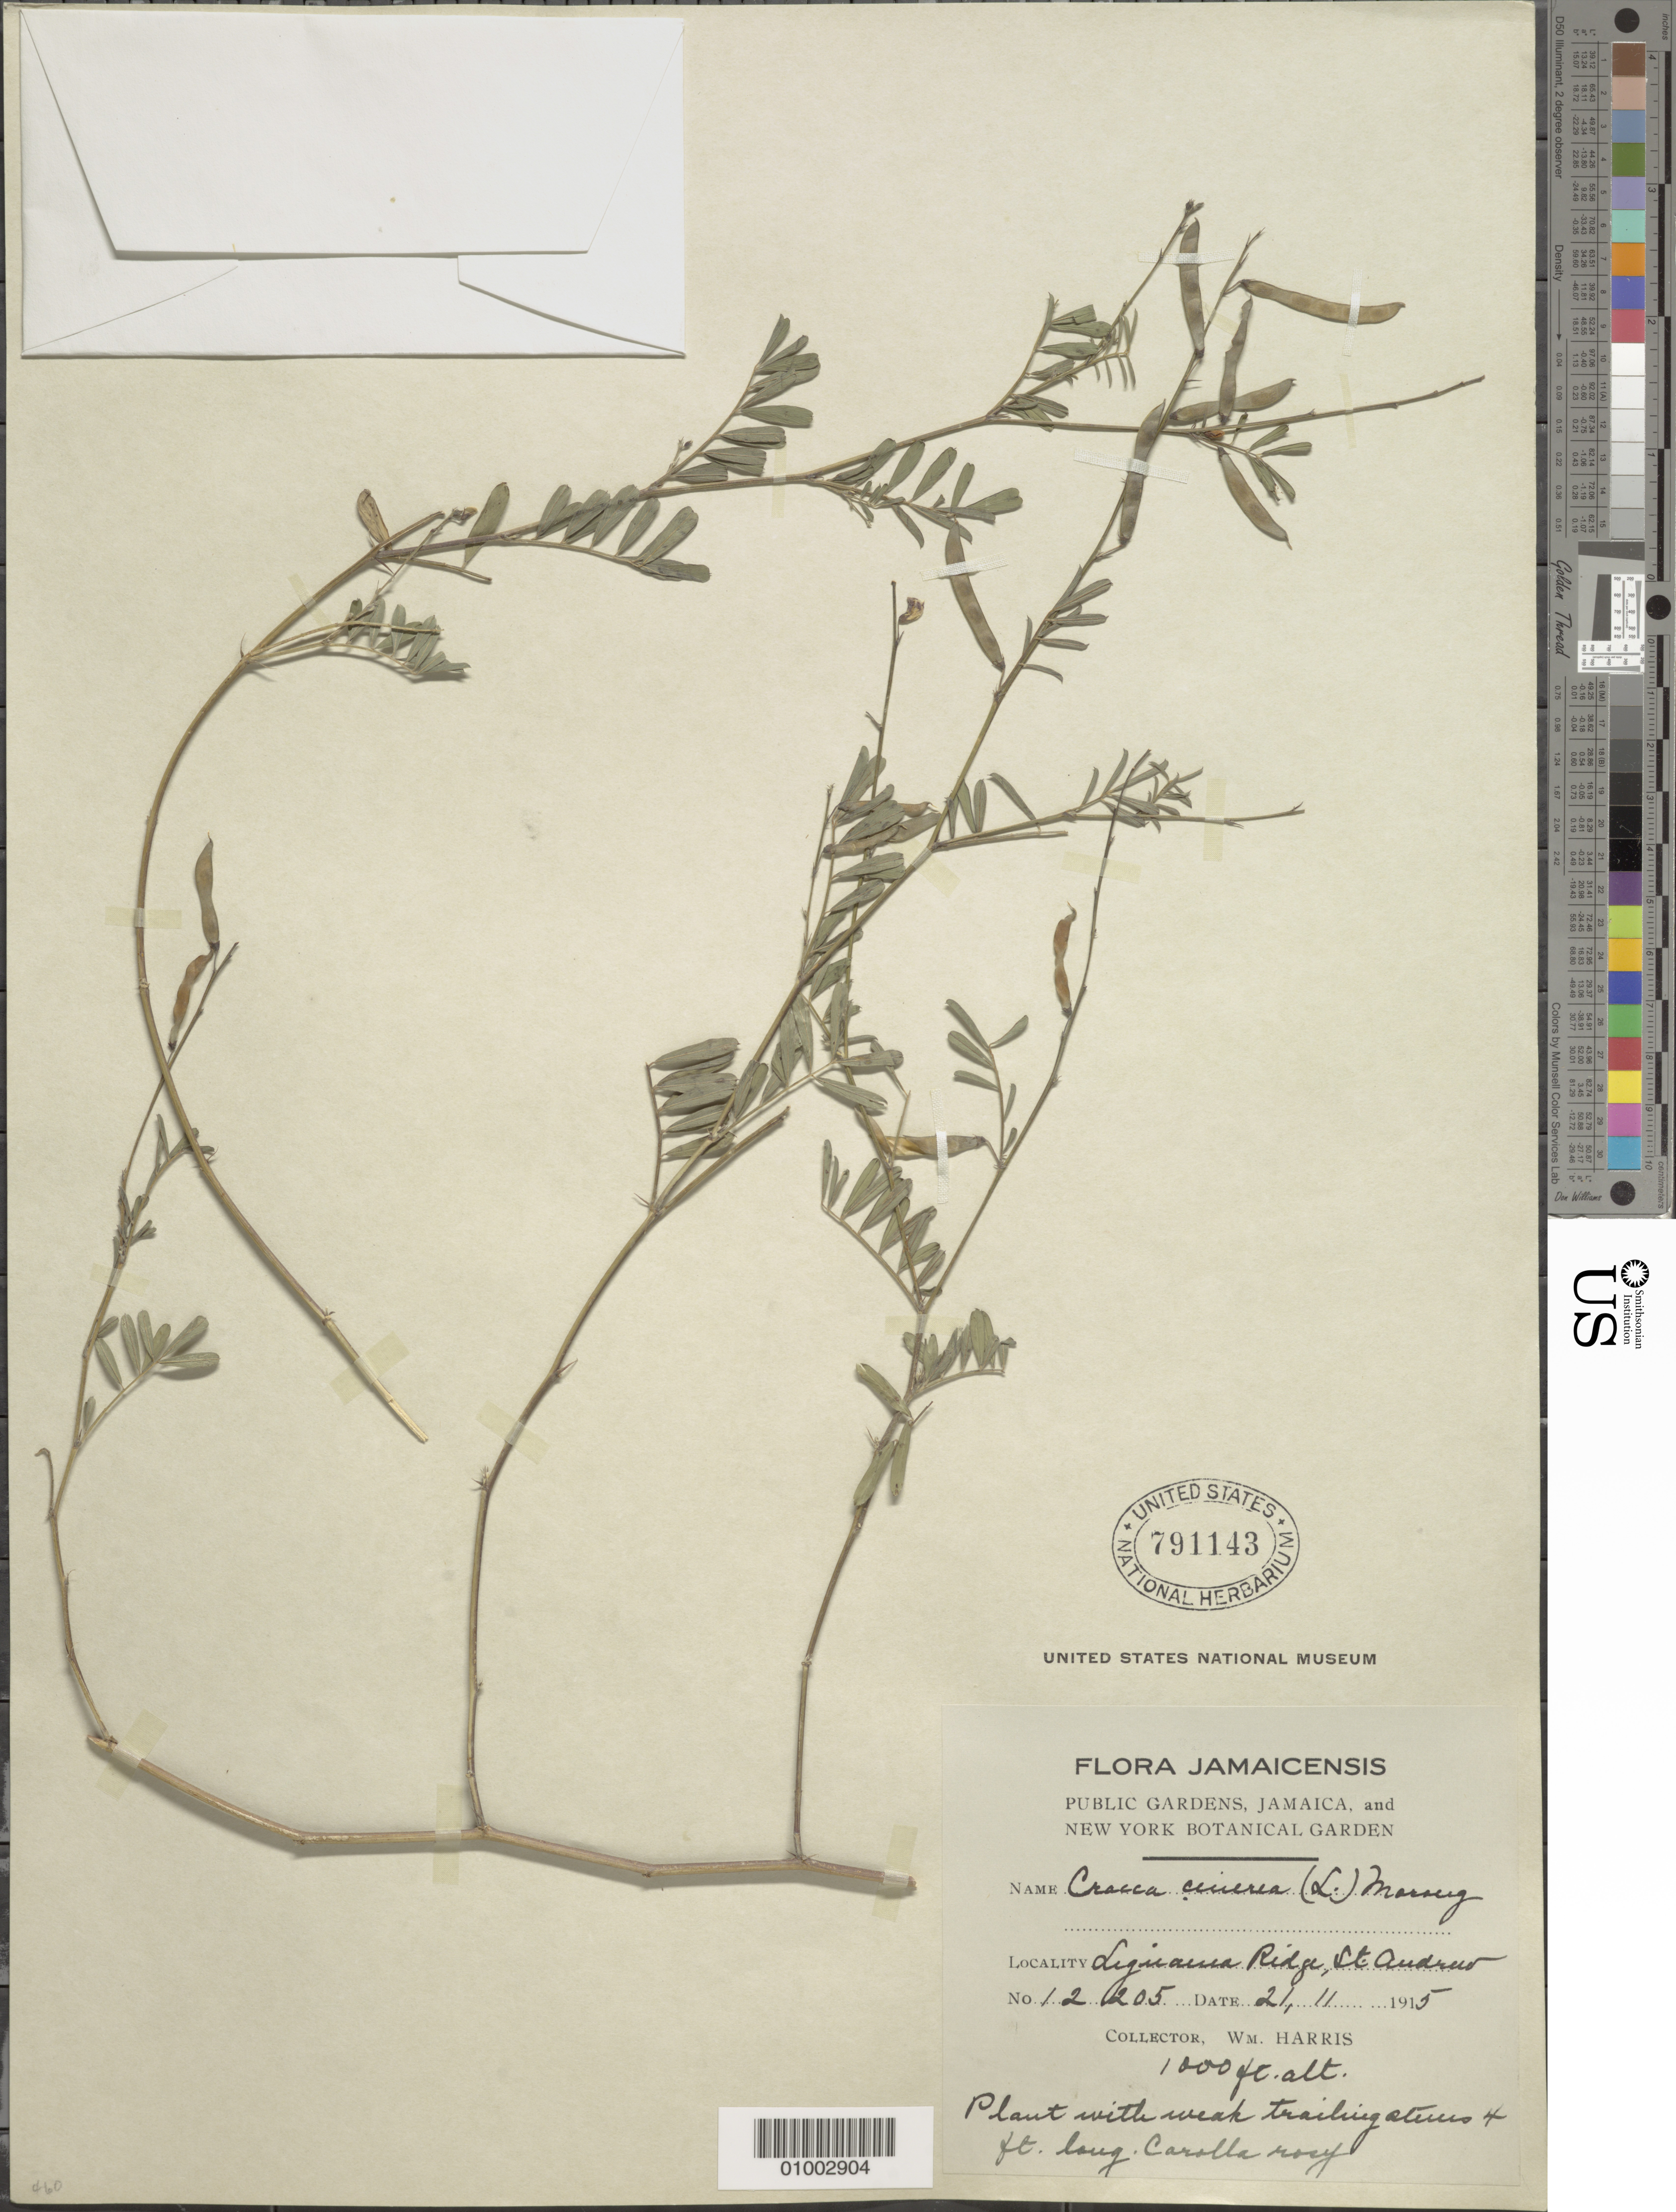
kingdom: Plantae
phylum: Tracheophyta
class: Magnoliopsida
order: Fabales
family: Fabaceae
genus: Tephrosia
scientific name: Tephrosia cinerea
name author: (L.) Pers.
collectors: W. H. Harris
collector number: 12205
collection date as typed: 21 Nov 1915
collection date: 1915-11-21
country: Jamaica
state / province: Saint Andrew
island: Jamaica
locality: Liguanea Ridge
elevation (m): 305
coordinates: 0 N, 0 E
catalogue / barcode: US 791143